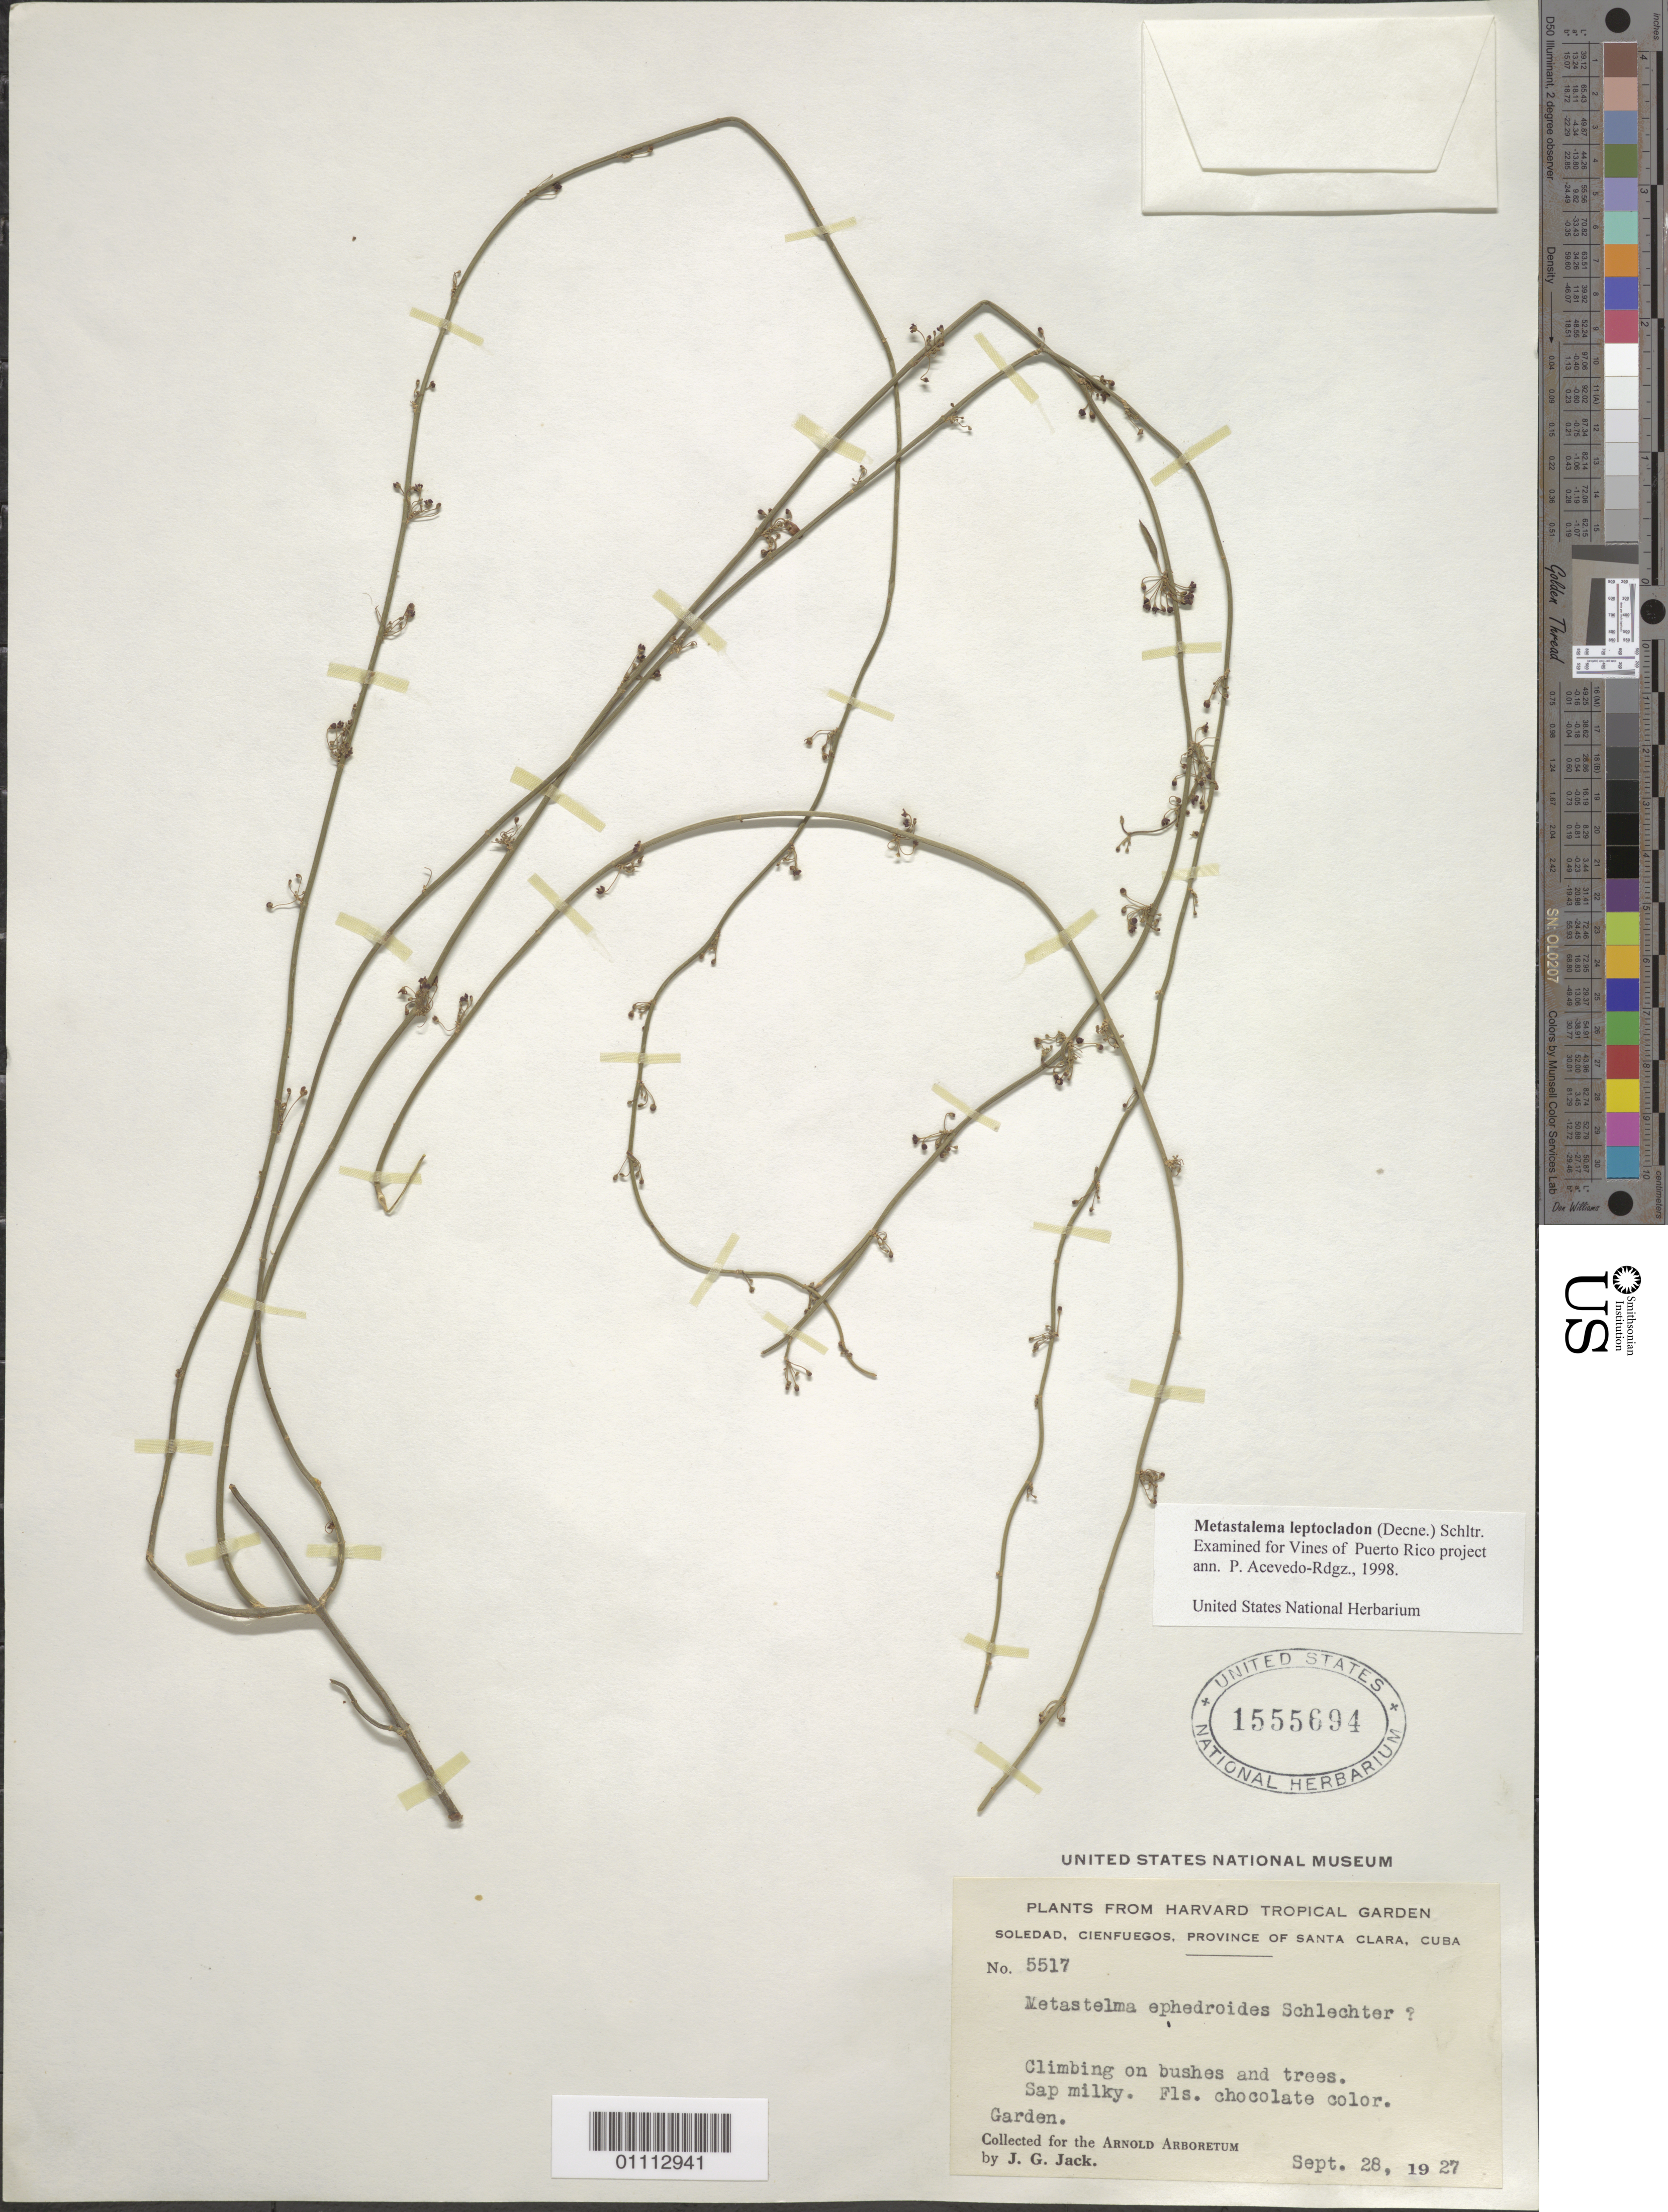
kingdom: Plantae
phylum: Tracheophyta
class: Magnoliopsida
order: Gentianales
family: Apocynaceae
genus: Metastelma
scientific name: Metastelma leptocladum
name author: (Decne.) Schltr.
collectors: J. G. Jack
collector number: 5517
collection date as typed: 28 Sep 1927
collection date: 1927-09-28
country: Cuba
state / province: Cienfuegos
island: Cuba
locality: Soledad, Cienfuegos, Province of Santa Clara Garden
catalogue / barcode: US 1555694